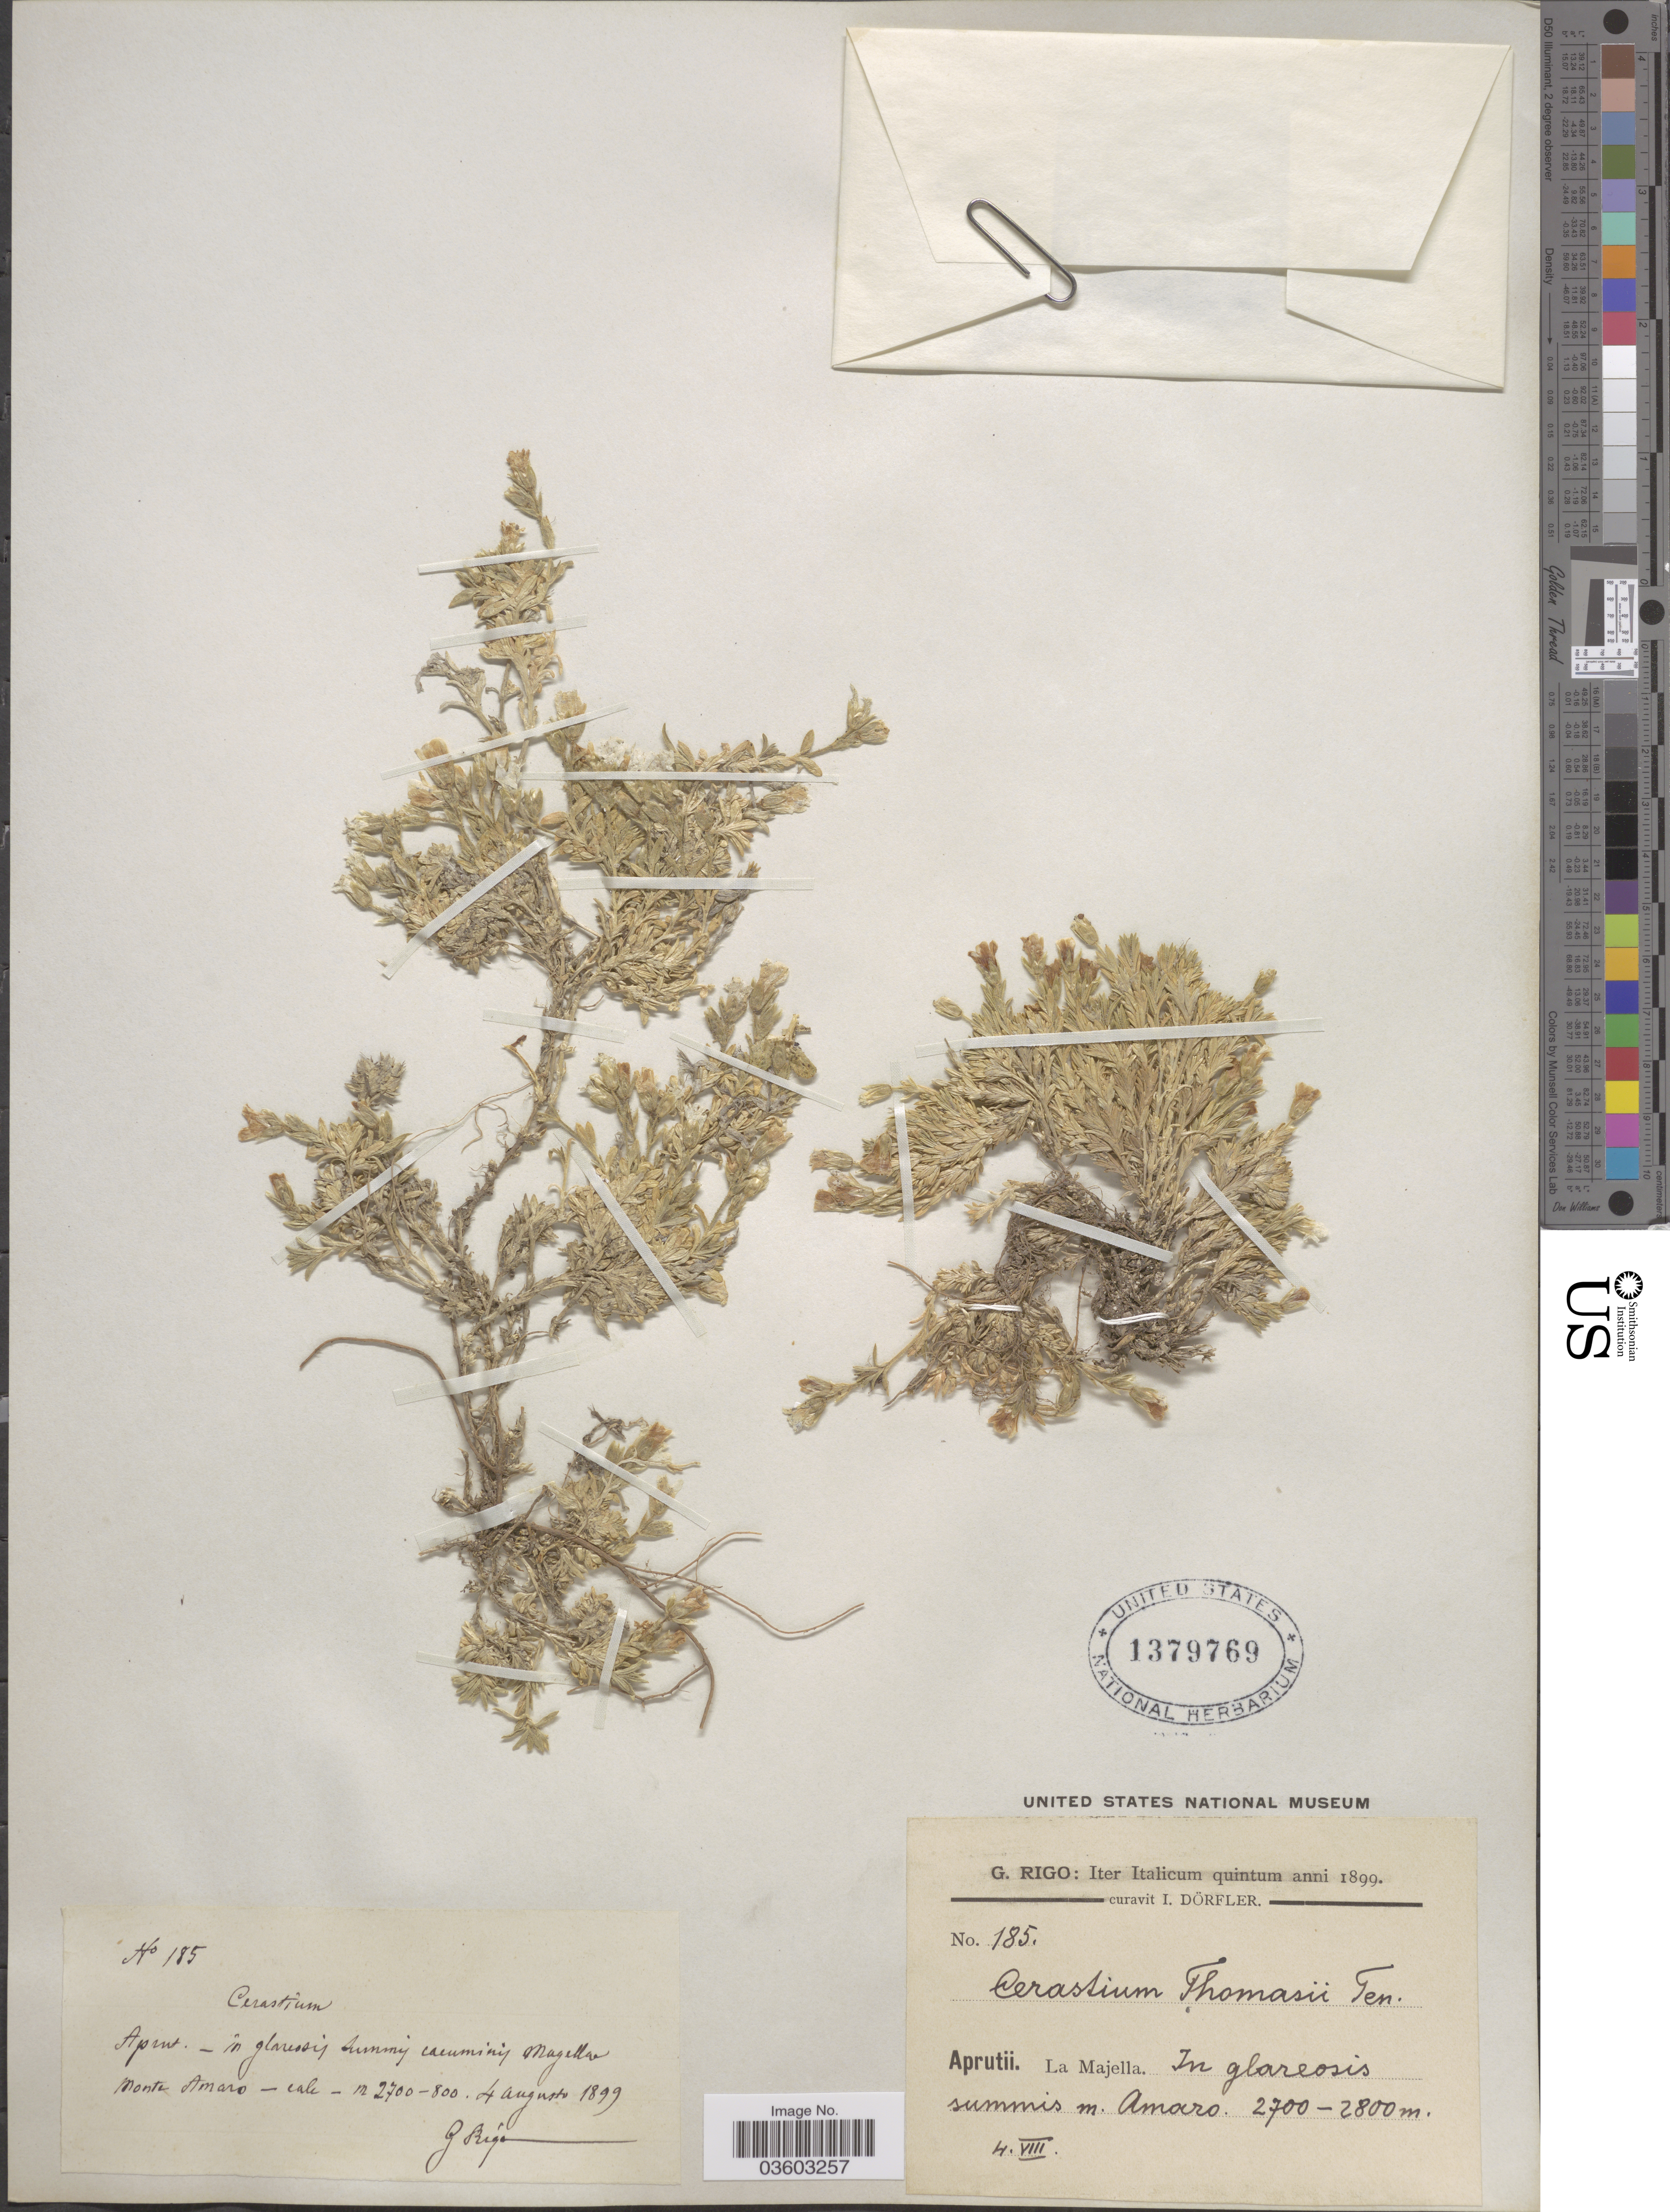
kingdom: Plantae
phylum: Tracheophyta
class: Magnoliopsida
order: Caryophyllales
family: Caryophyllaceae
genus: Cerastium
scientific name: Cerastium thomasii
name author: Ten.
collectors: G. Rigo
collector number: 185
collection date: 1899-08-04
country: Italy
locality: Iter Italicum quintum. Aprutii. La Majella. In glareosis summis Monte Amaro.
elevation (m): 2700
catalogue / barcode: US 1379769